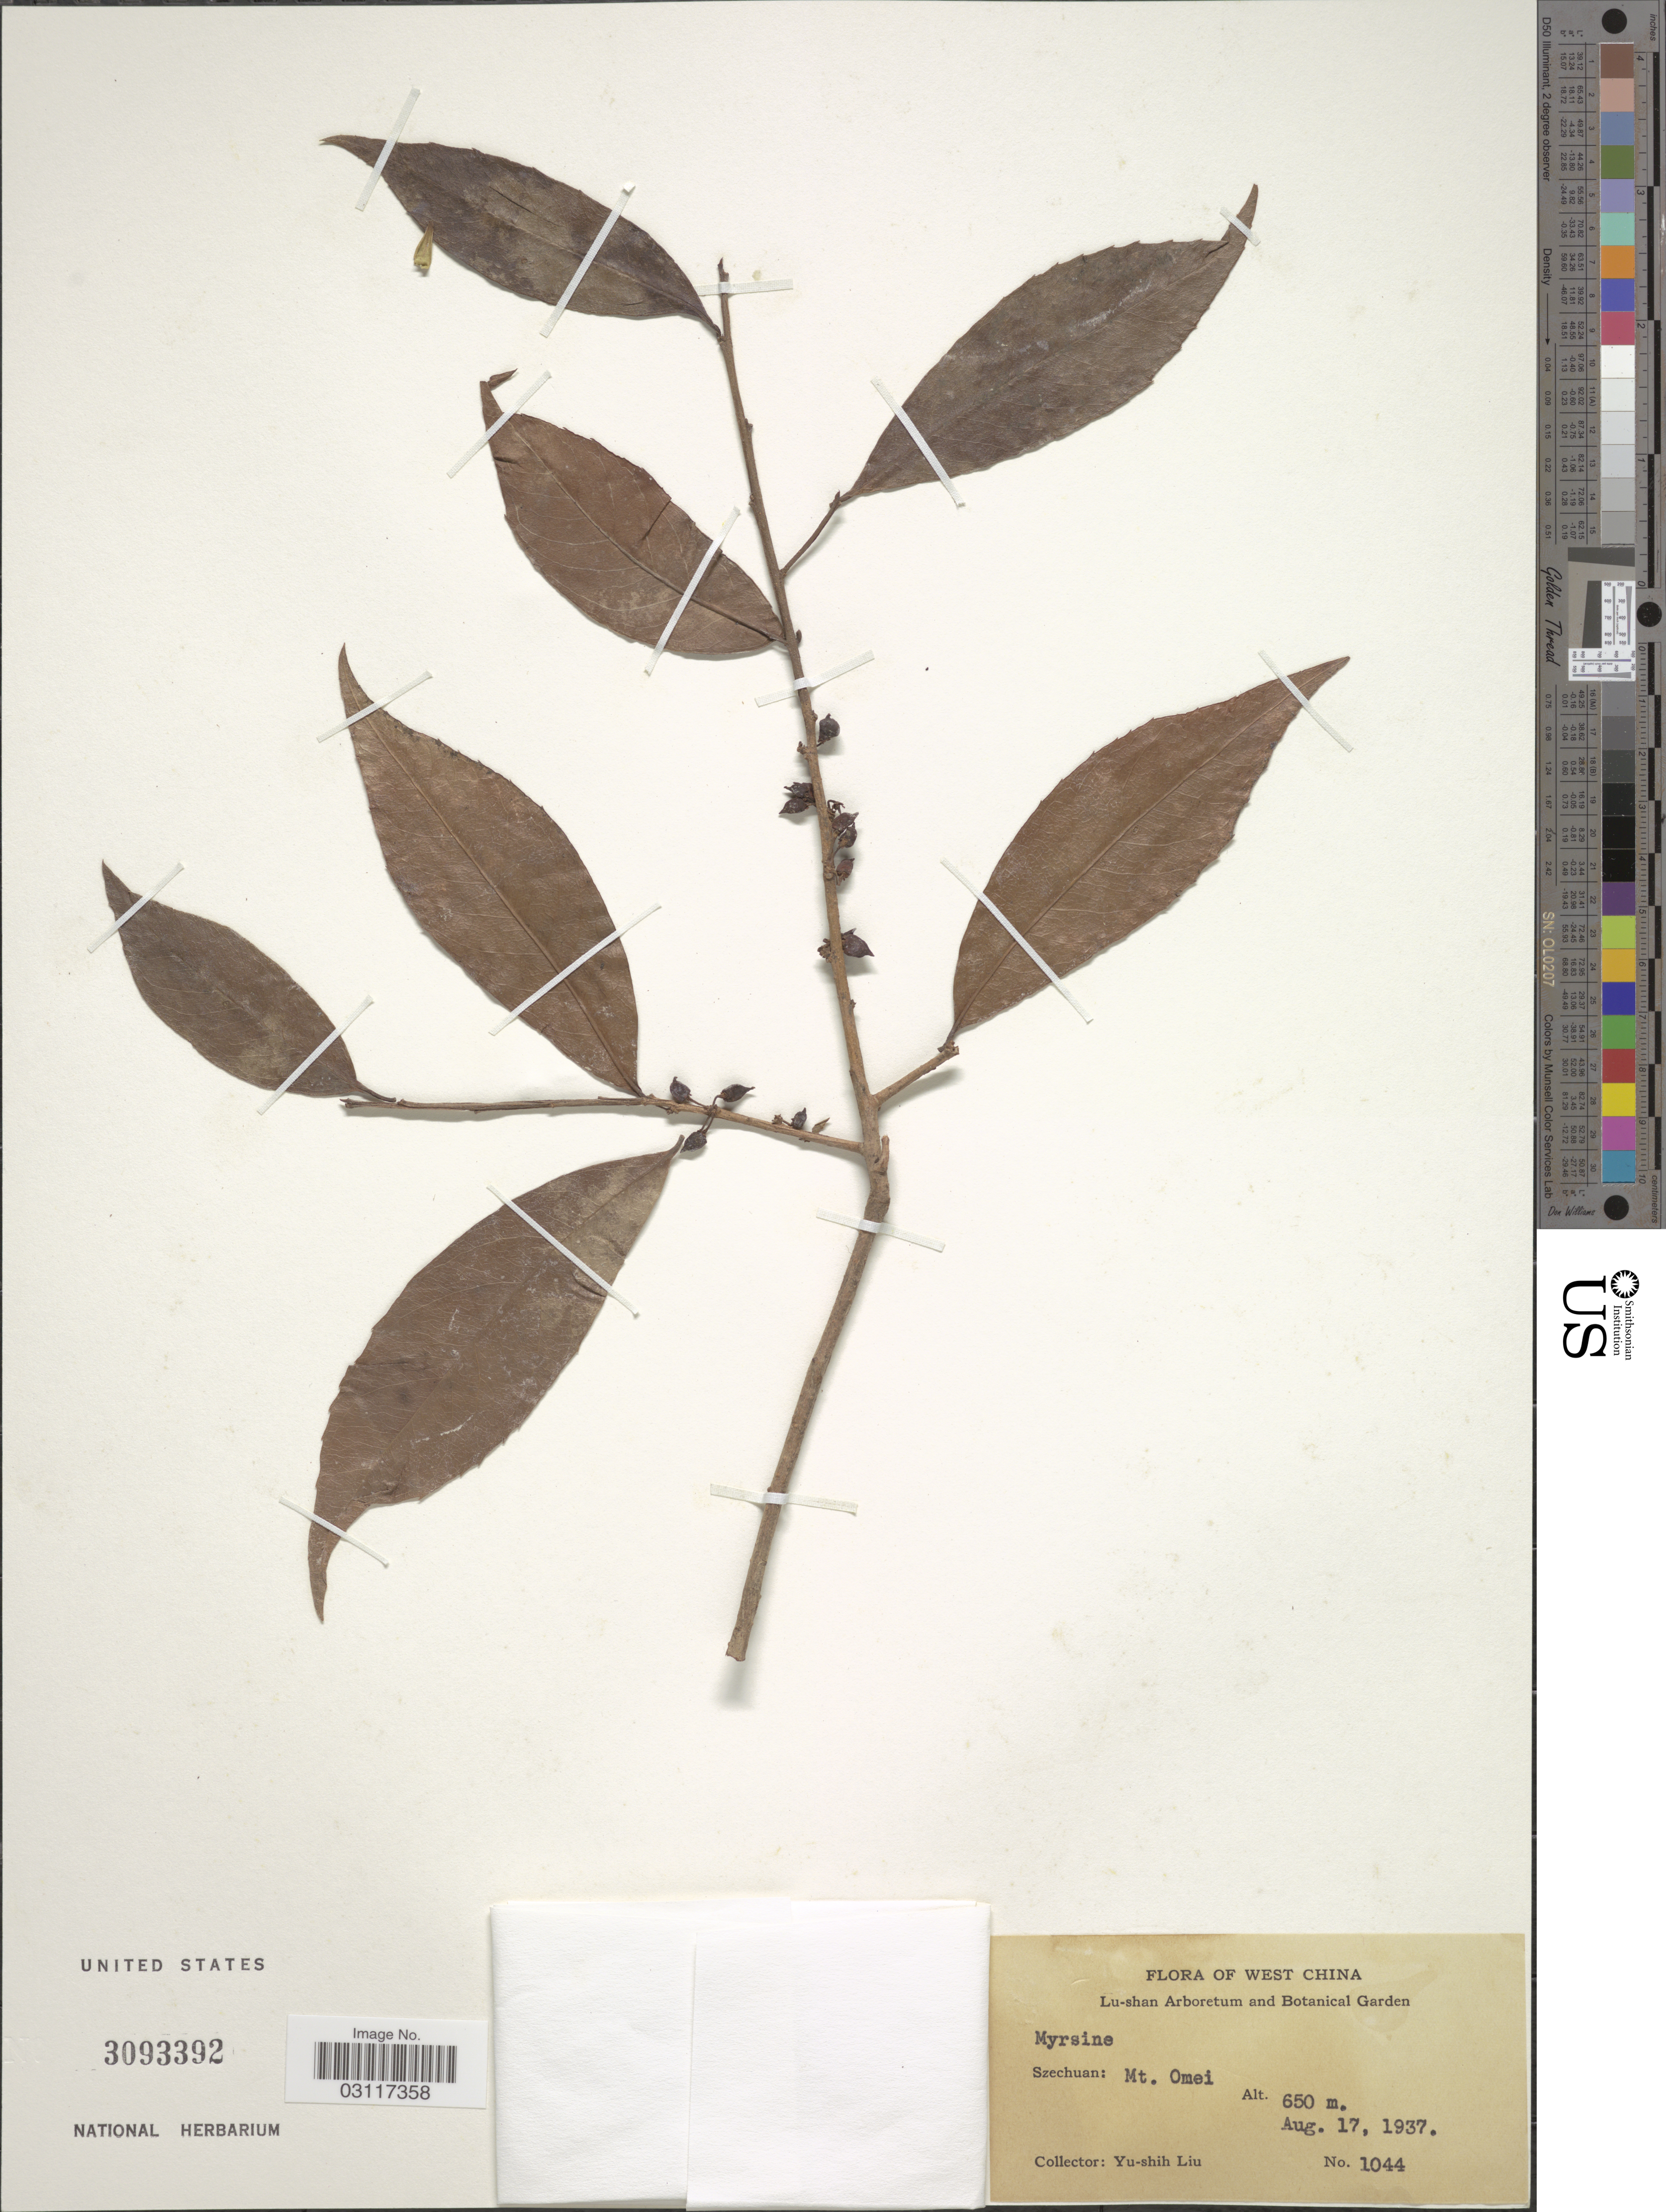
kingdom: Plantae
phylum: Tracheophyta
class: Magnoliopsida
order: Ericales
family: Primulaceae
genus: Myrsine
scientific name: Myrsine sp.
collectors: Y.-S. Liu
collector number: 1044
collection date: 1937-08-17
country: China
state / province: Sichuan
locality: Szechuan: Mt. Omei, West China.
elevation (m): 650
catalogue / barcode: US 3093392